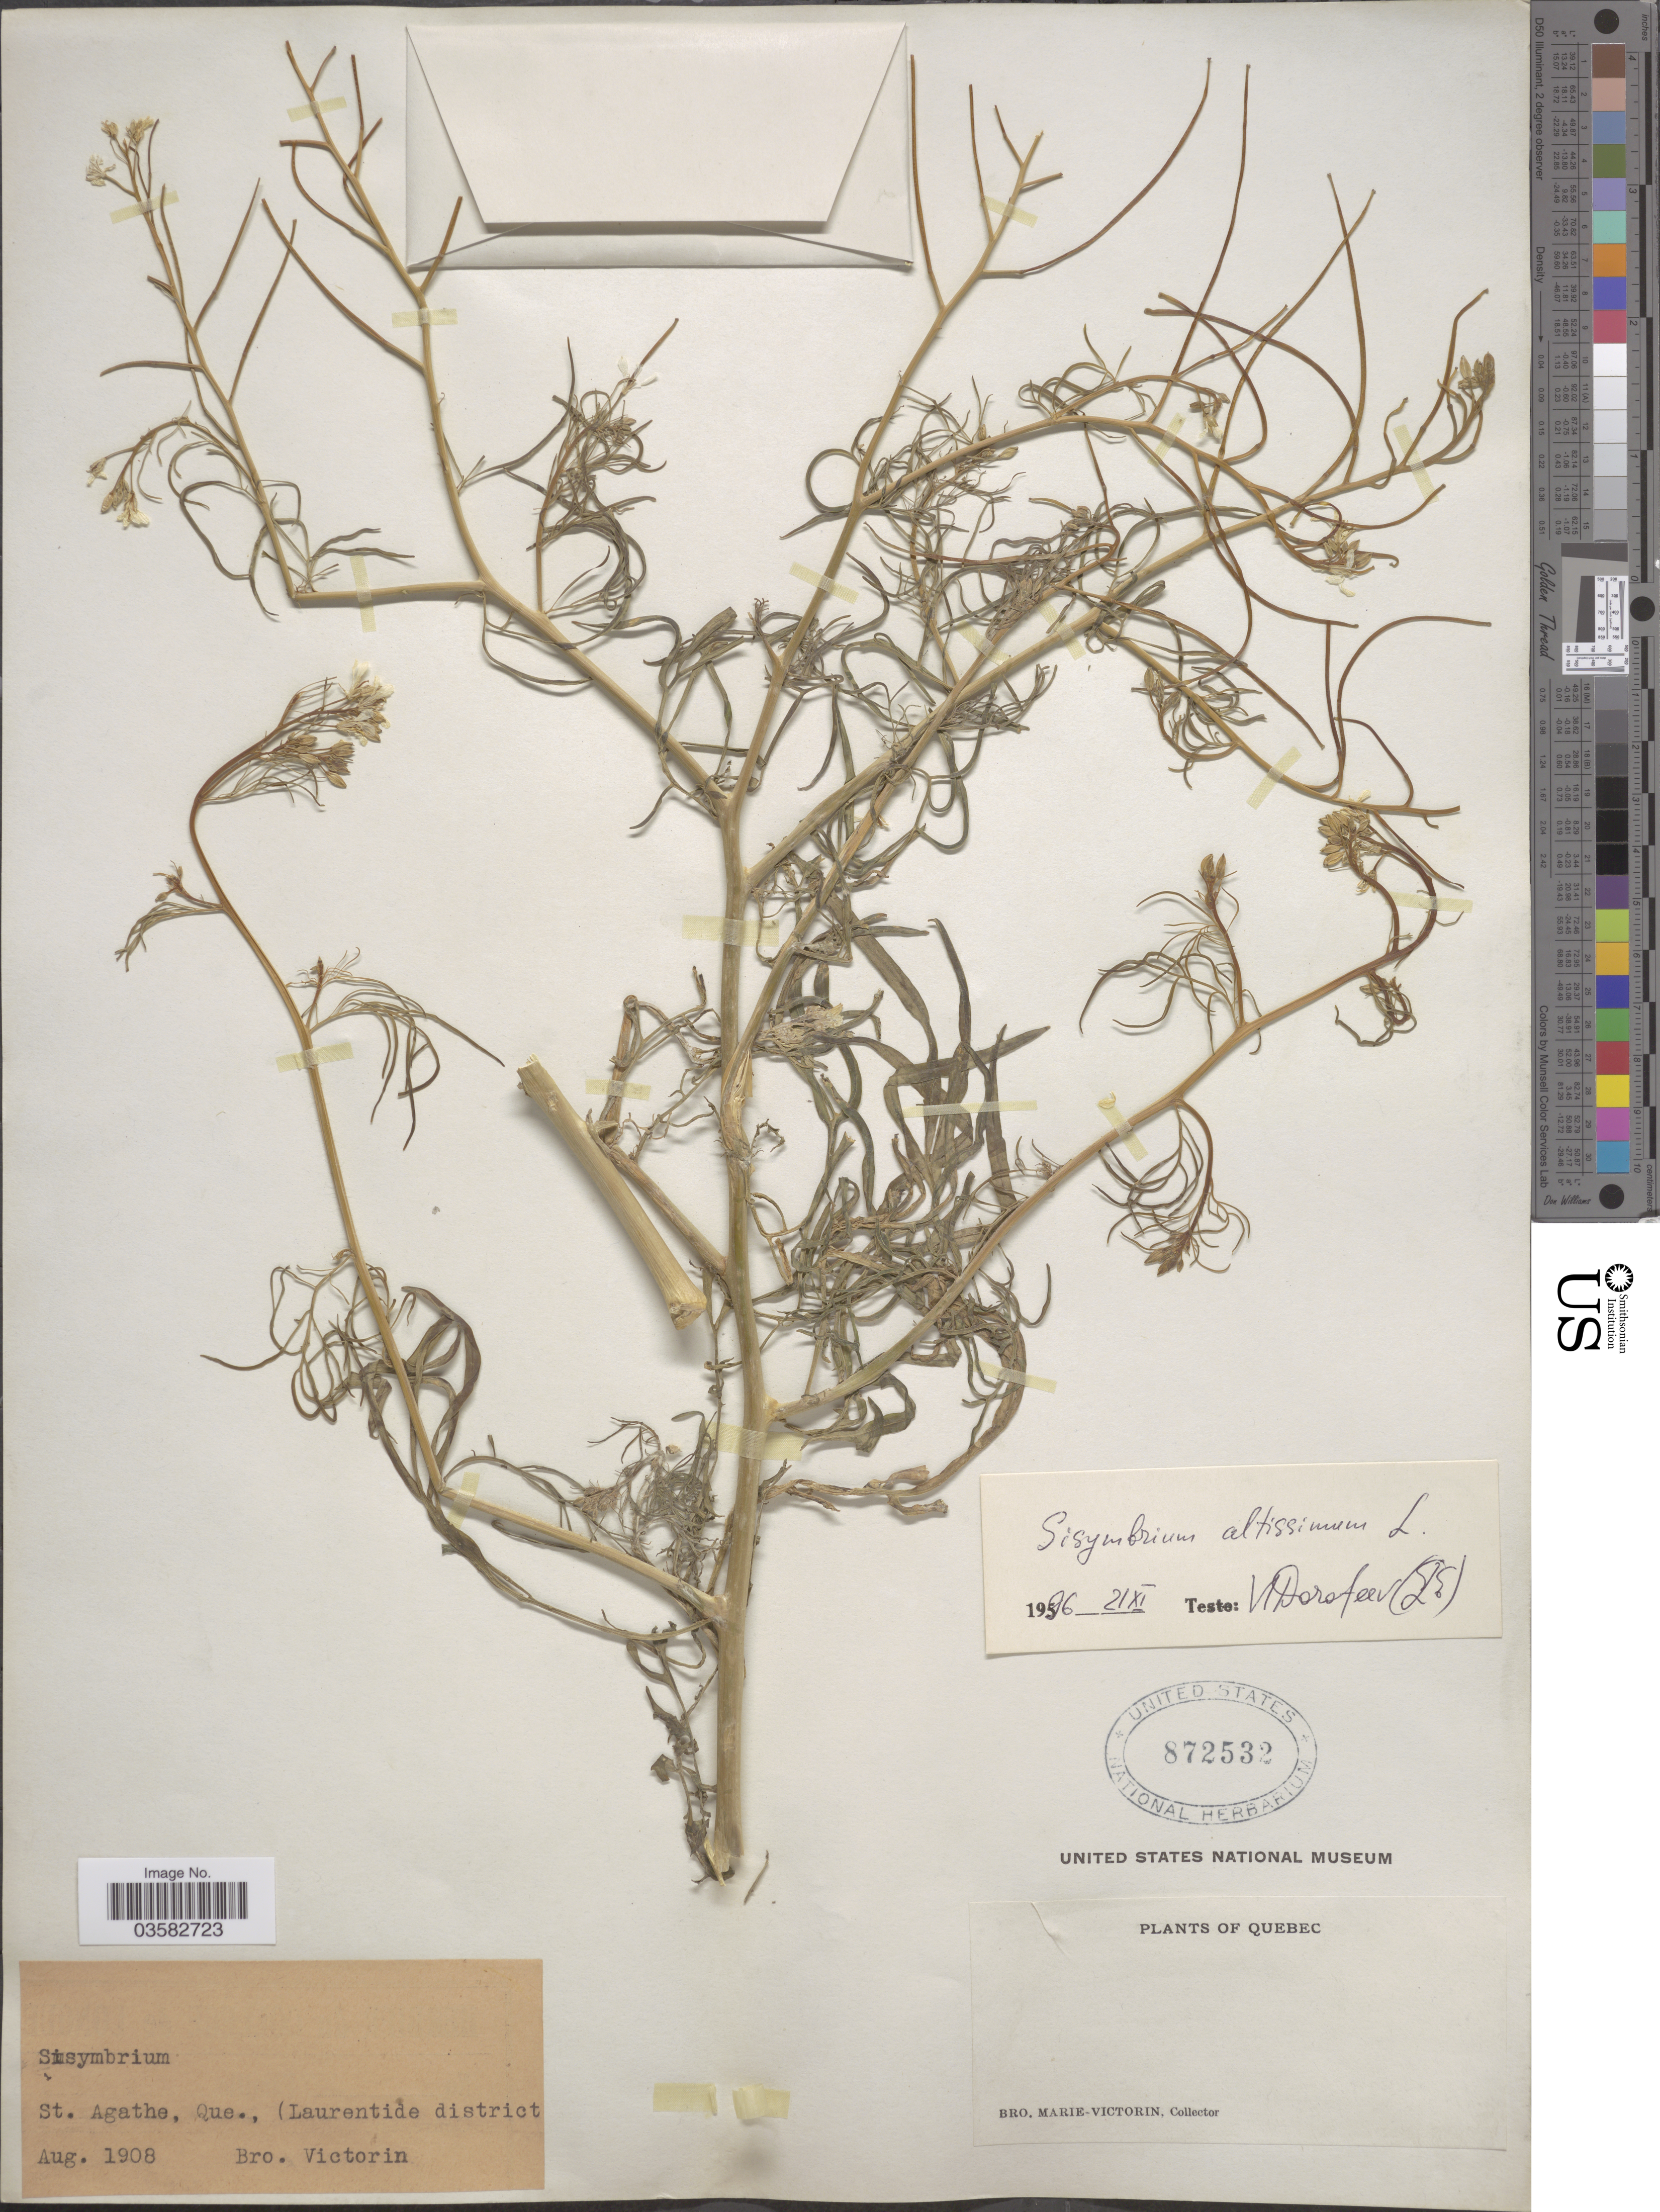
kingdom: Plantae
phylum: Tracheophyta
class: Magnoliopsida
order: Brassicales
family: Brassicaceae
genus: Sisymbrium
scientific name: Sisymbrium altissimum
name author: L.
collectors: Fr. Marie-Victorin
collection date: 1908-08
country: Canada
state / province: Quebec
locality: St. Agathe (Laurentide district).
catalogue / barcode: US 872532